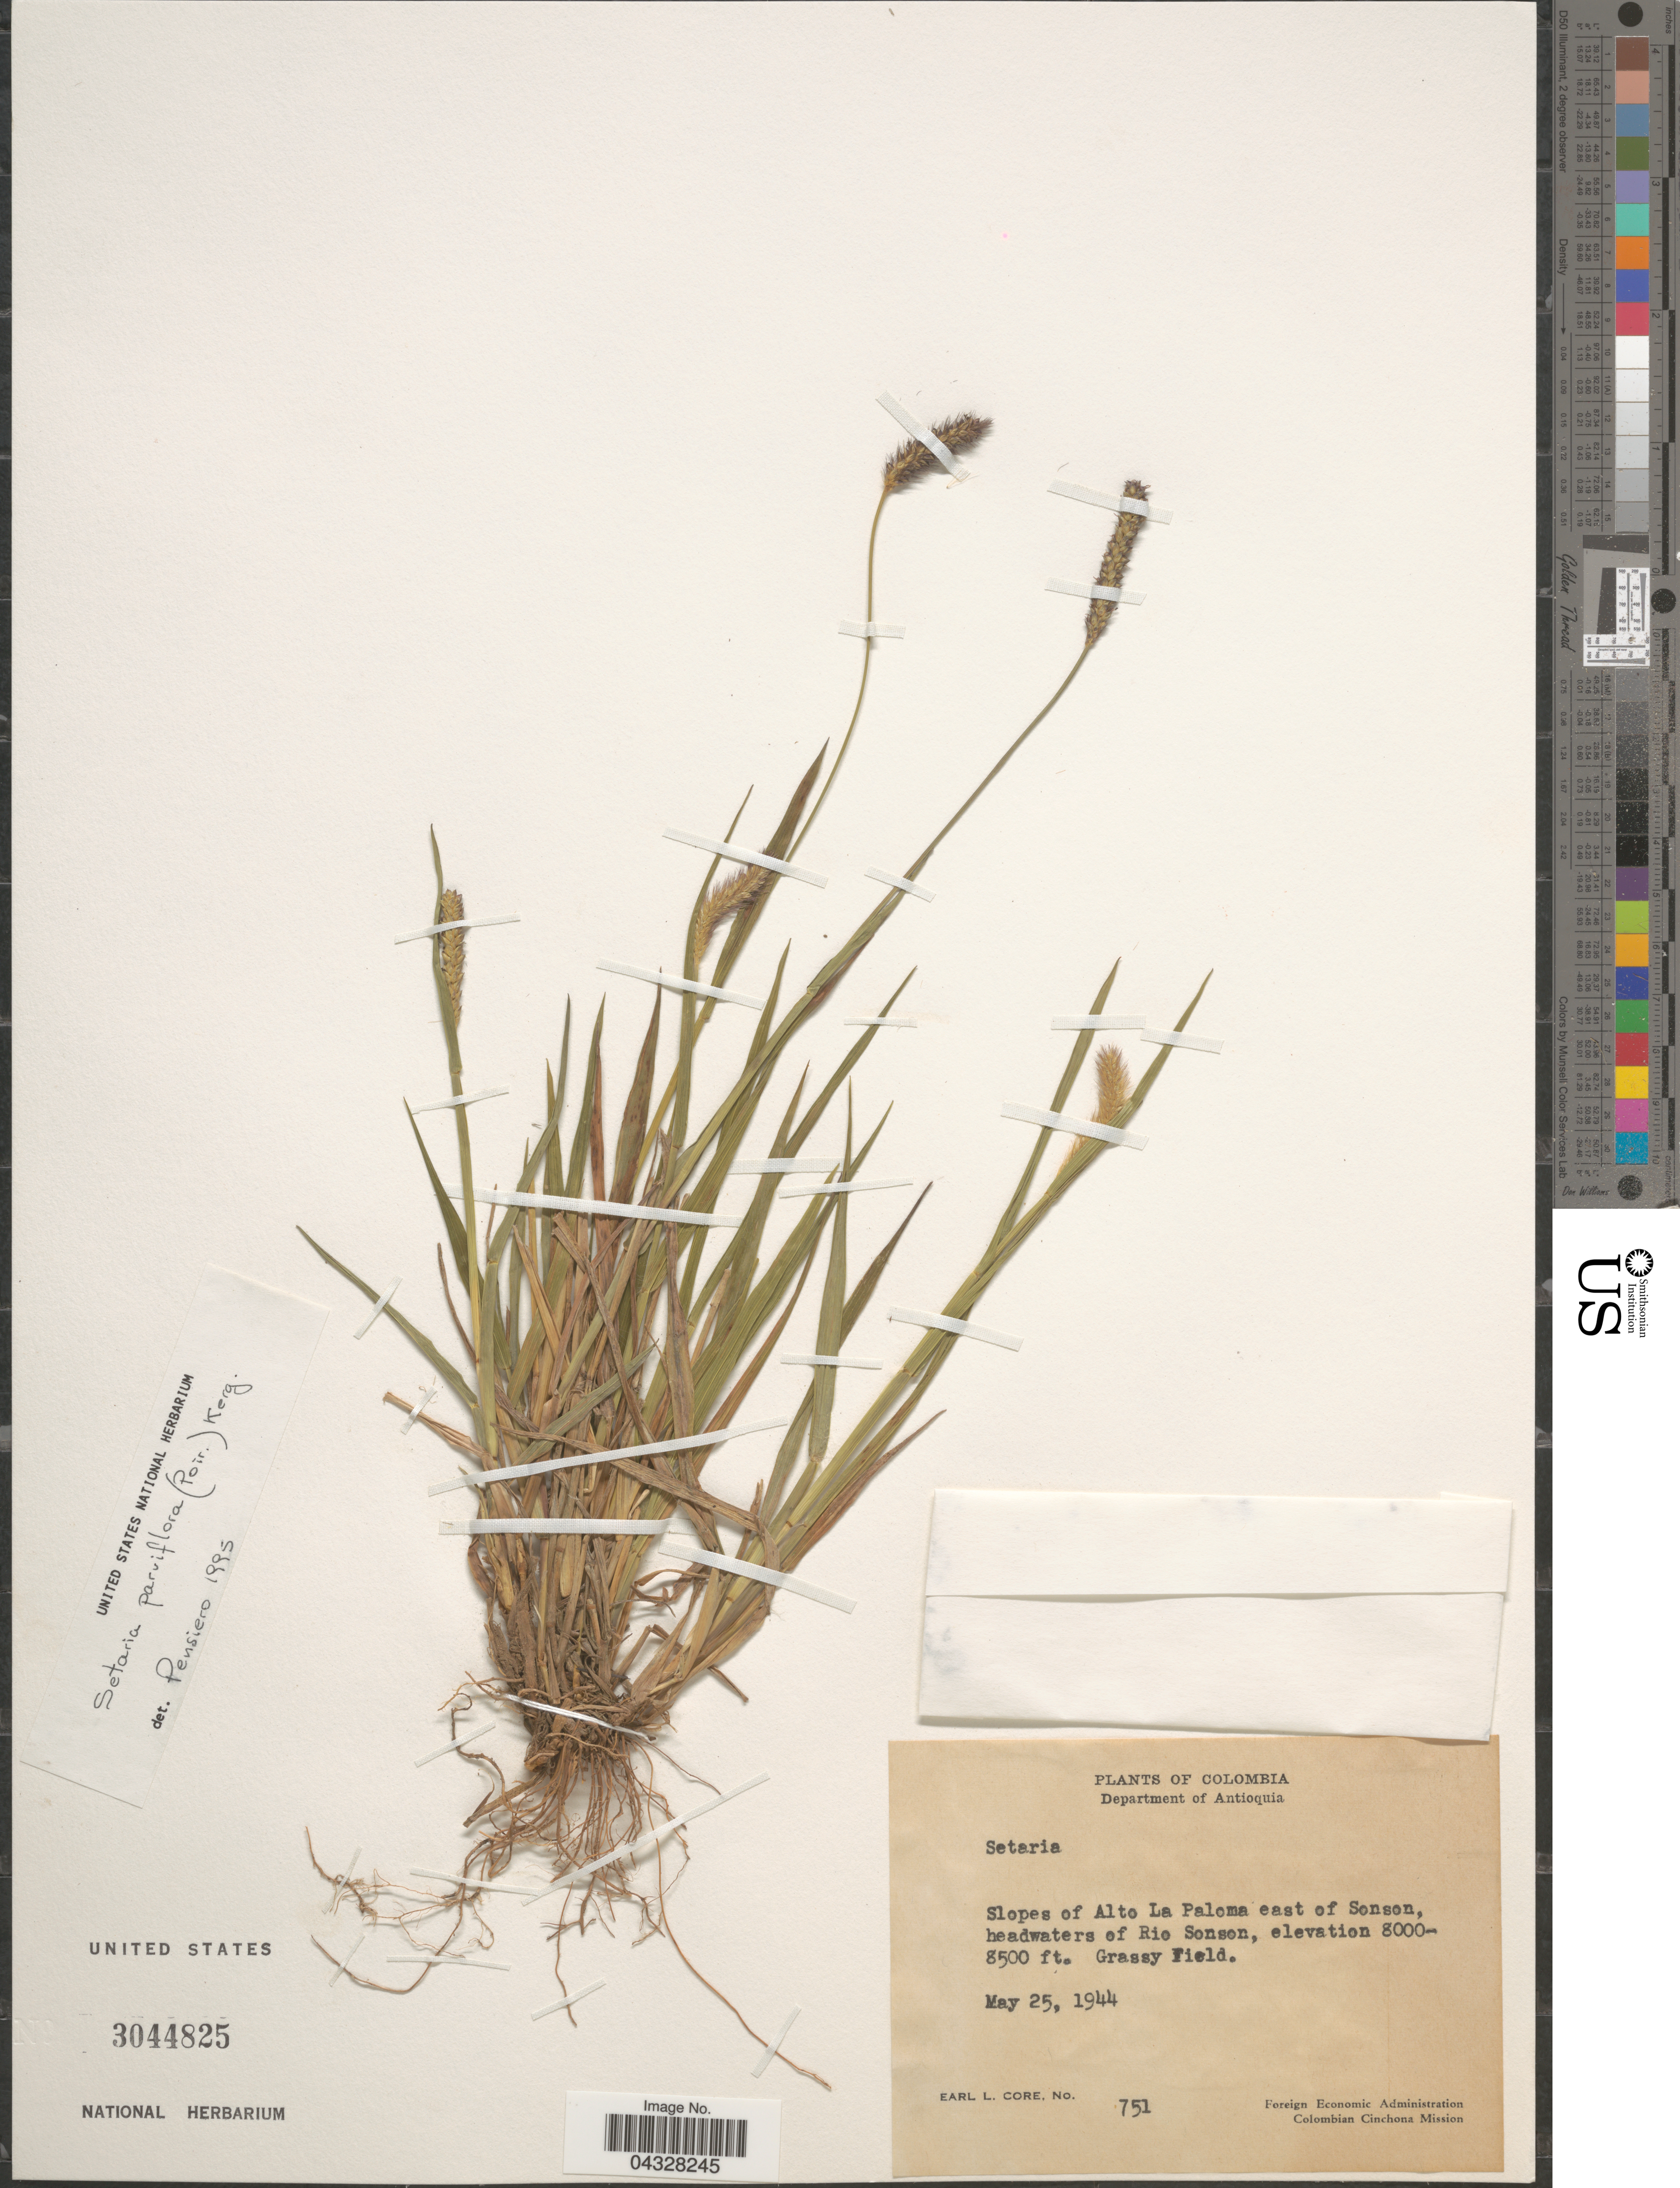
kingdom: Plantae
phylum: Tracheophyta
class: Liliopsida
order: Poales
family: Poaceae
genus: Setaria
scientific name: Setaria parviflora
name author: (Poir.) Kerguélen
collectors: E. L. Core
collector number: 751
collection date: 1944-05-25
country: Colombia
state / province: Antioquia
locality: Department of Antioquia. Slopes of Alto La Paloma east of Sonson, headwaters of Rio Sonson. Grassy Field. Colombian Cinchona Mission.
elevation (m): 2591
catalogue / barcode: US 3044825